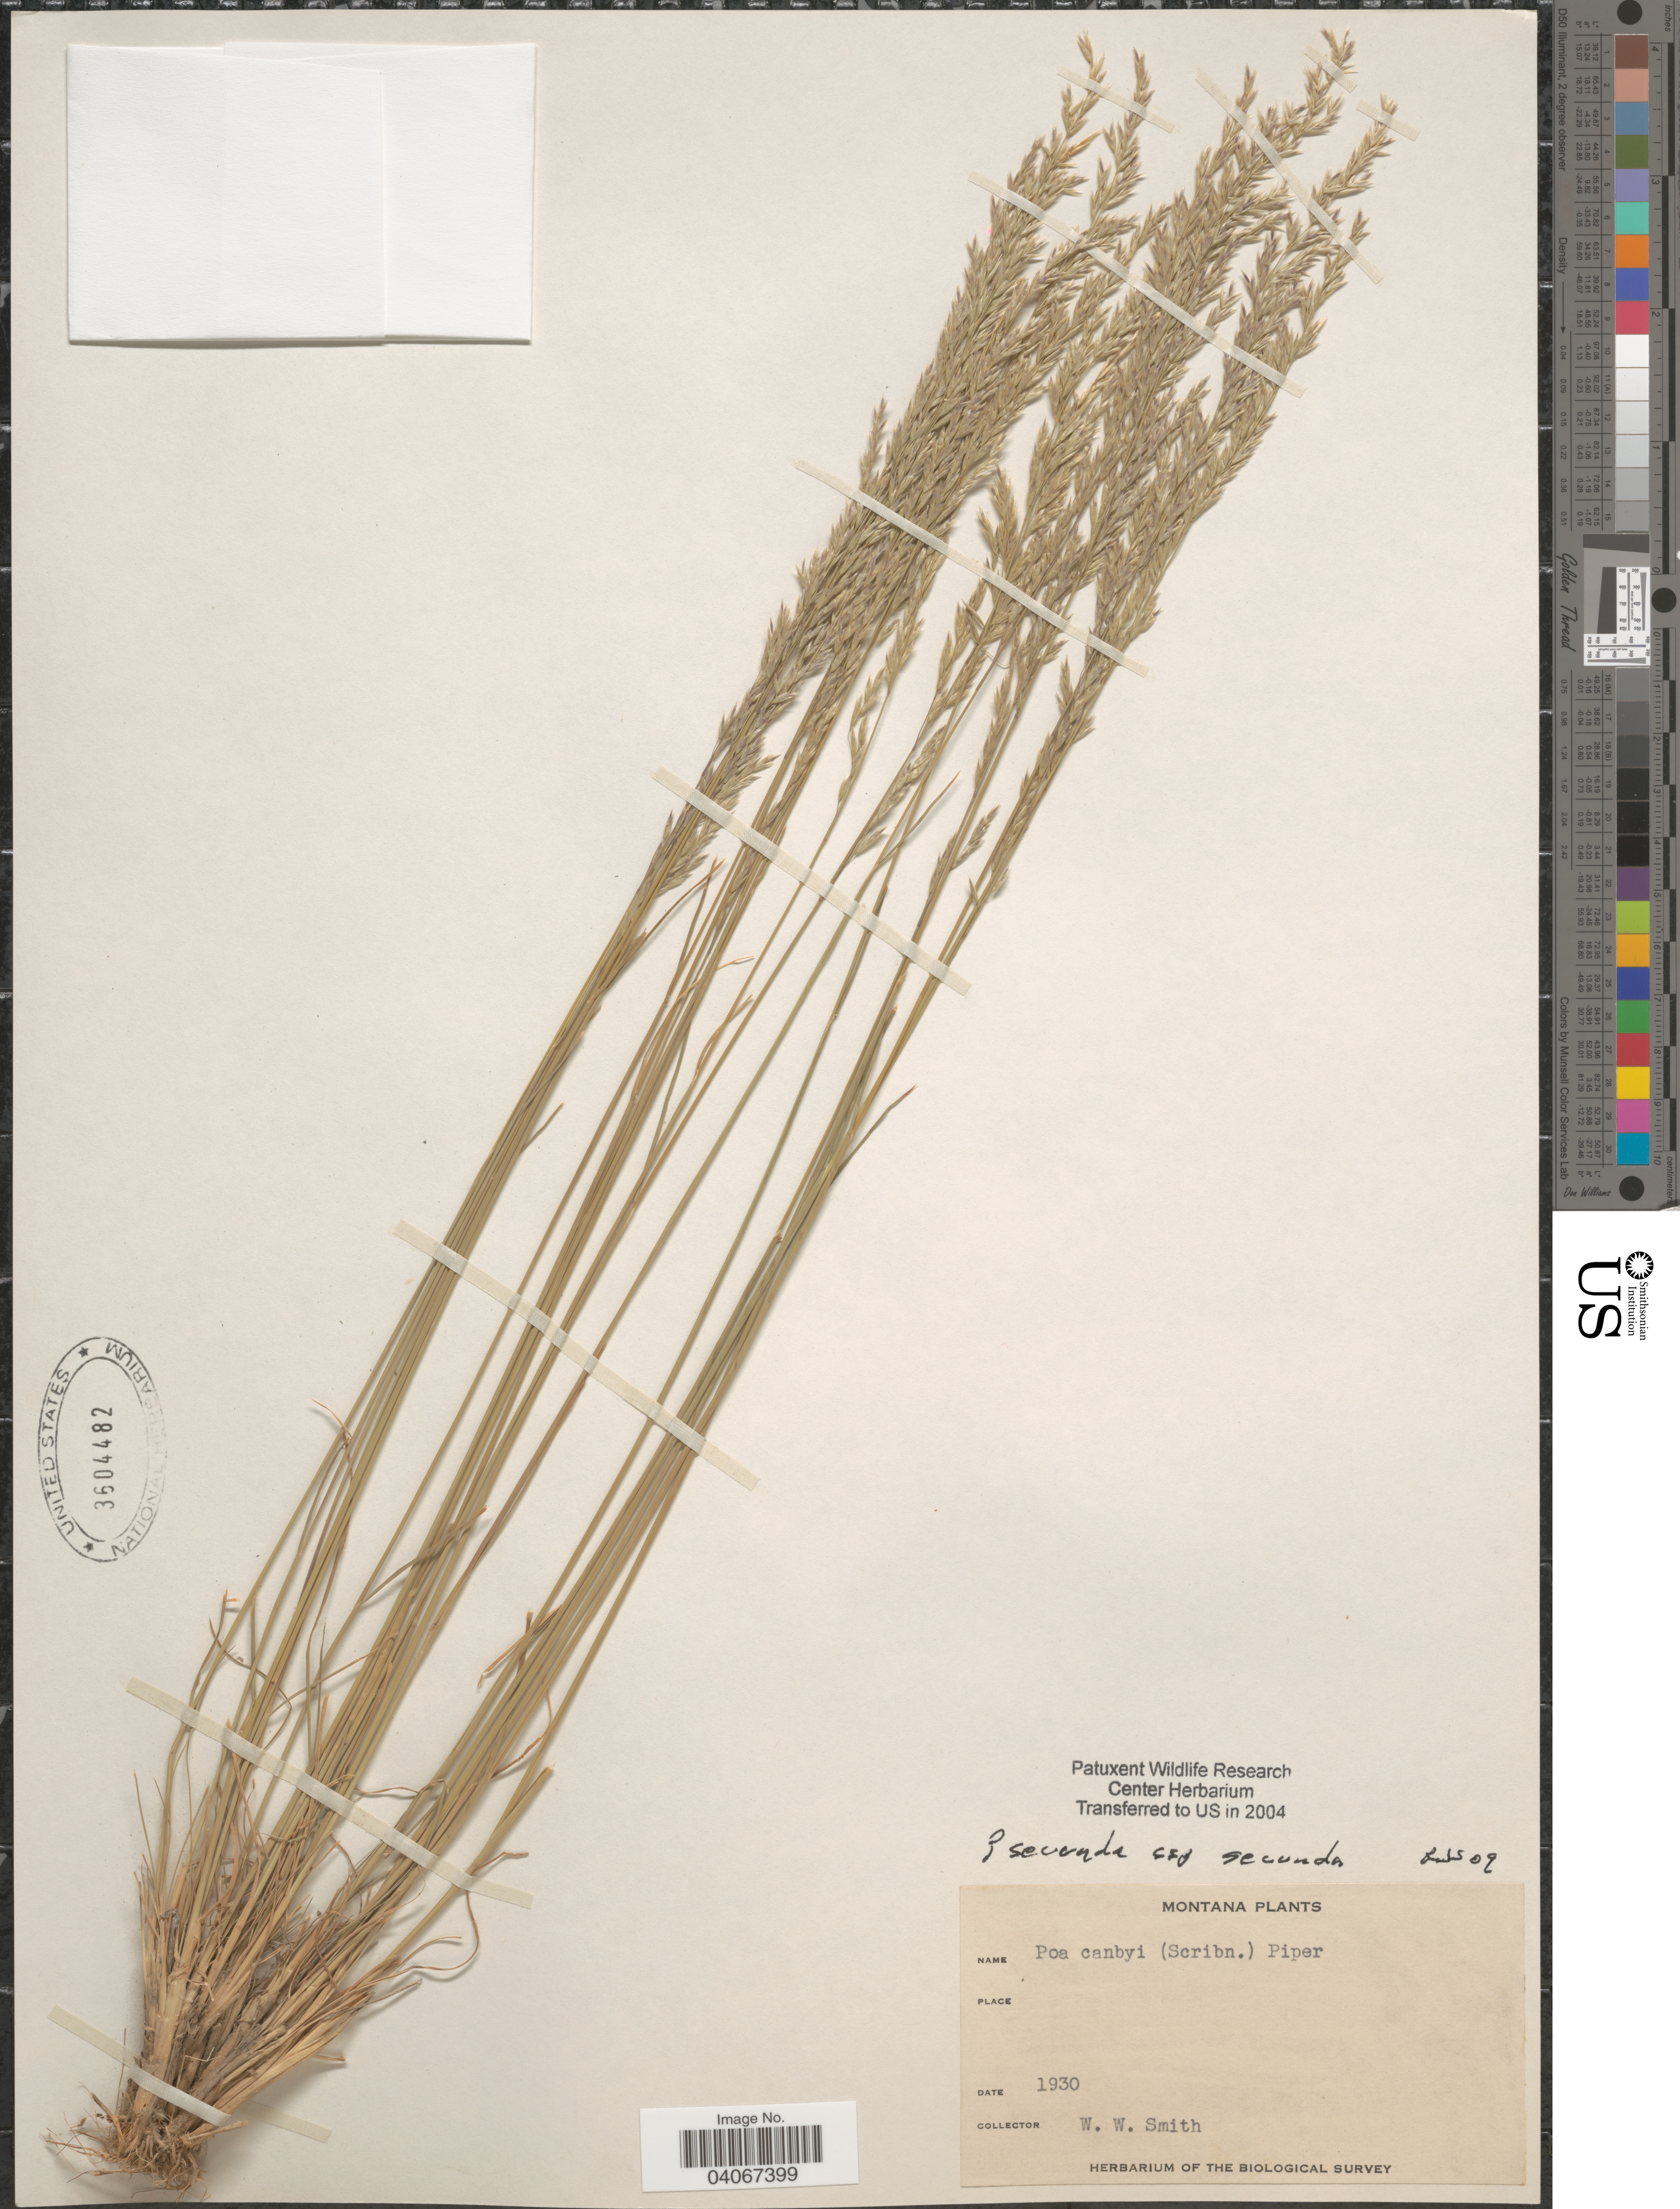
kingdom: Plantae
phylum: Tracheophyta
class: Liliopsida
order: Poales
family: Poaceae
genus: Poa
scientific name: Poa secunda subsp. secunda var. secunda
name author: J. Presl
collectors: W. W. Smith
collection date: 1930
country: United States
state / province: Montana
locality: Hebarium of the Biological Survey.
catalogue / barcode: US 3604482